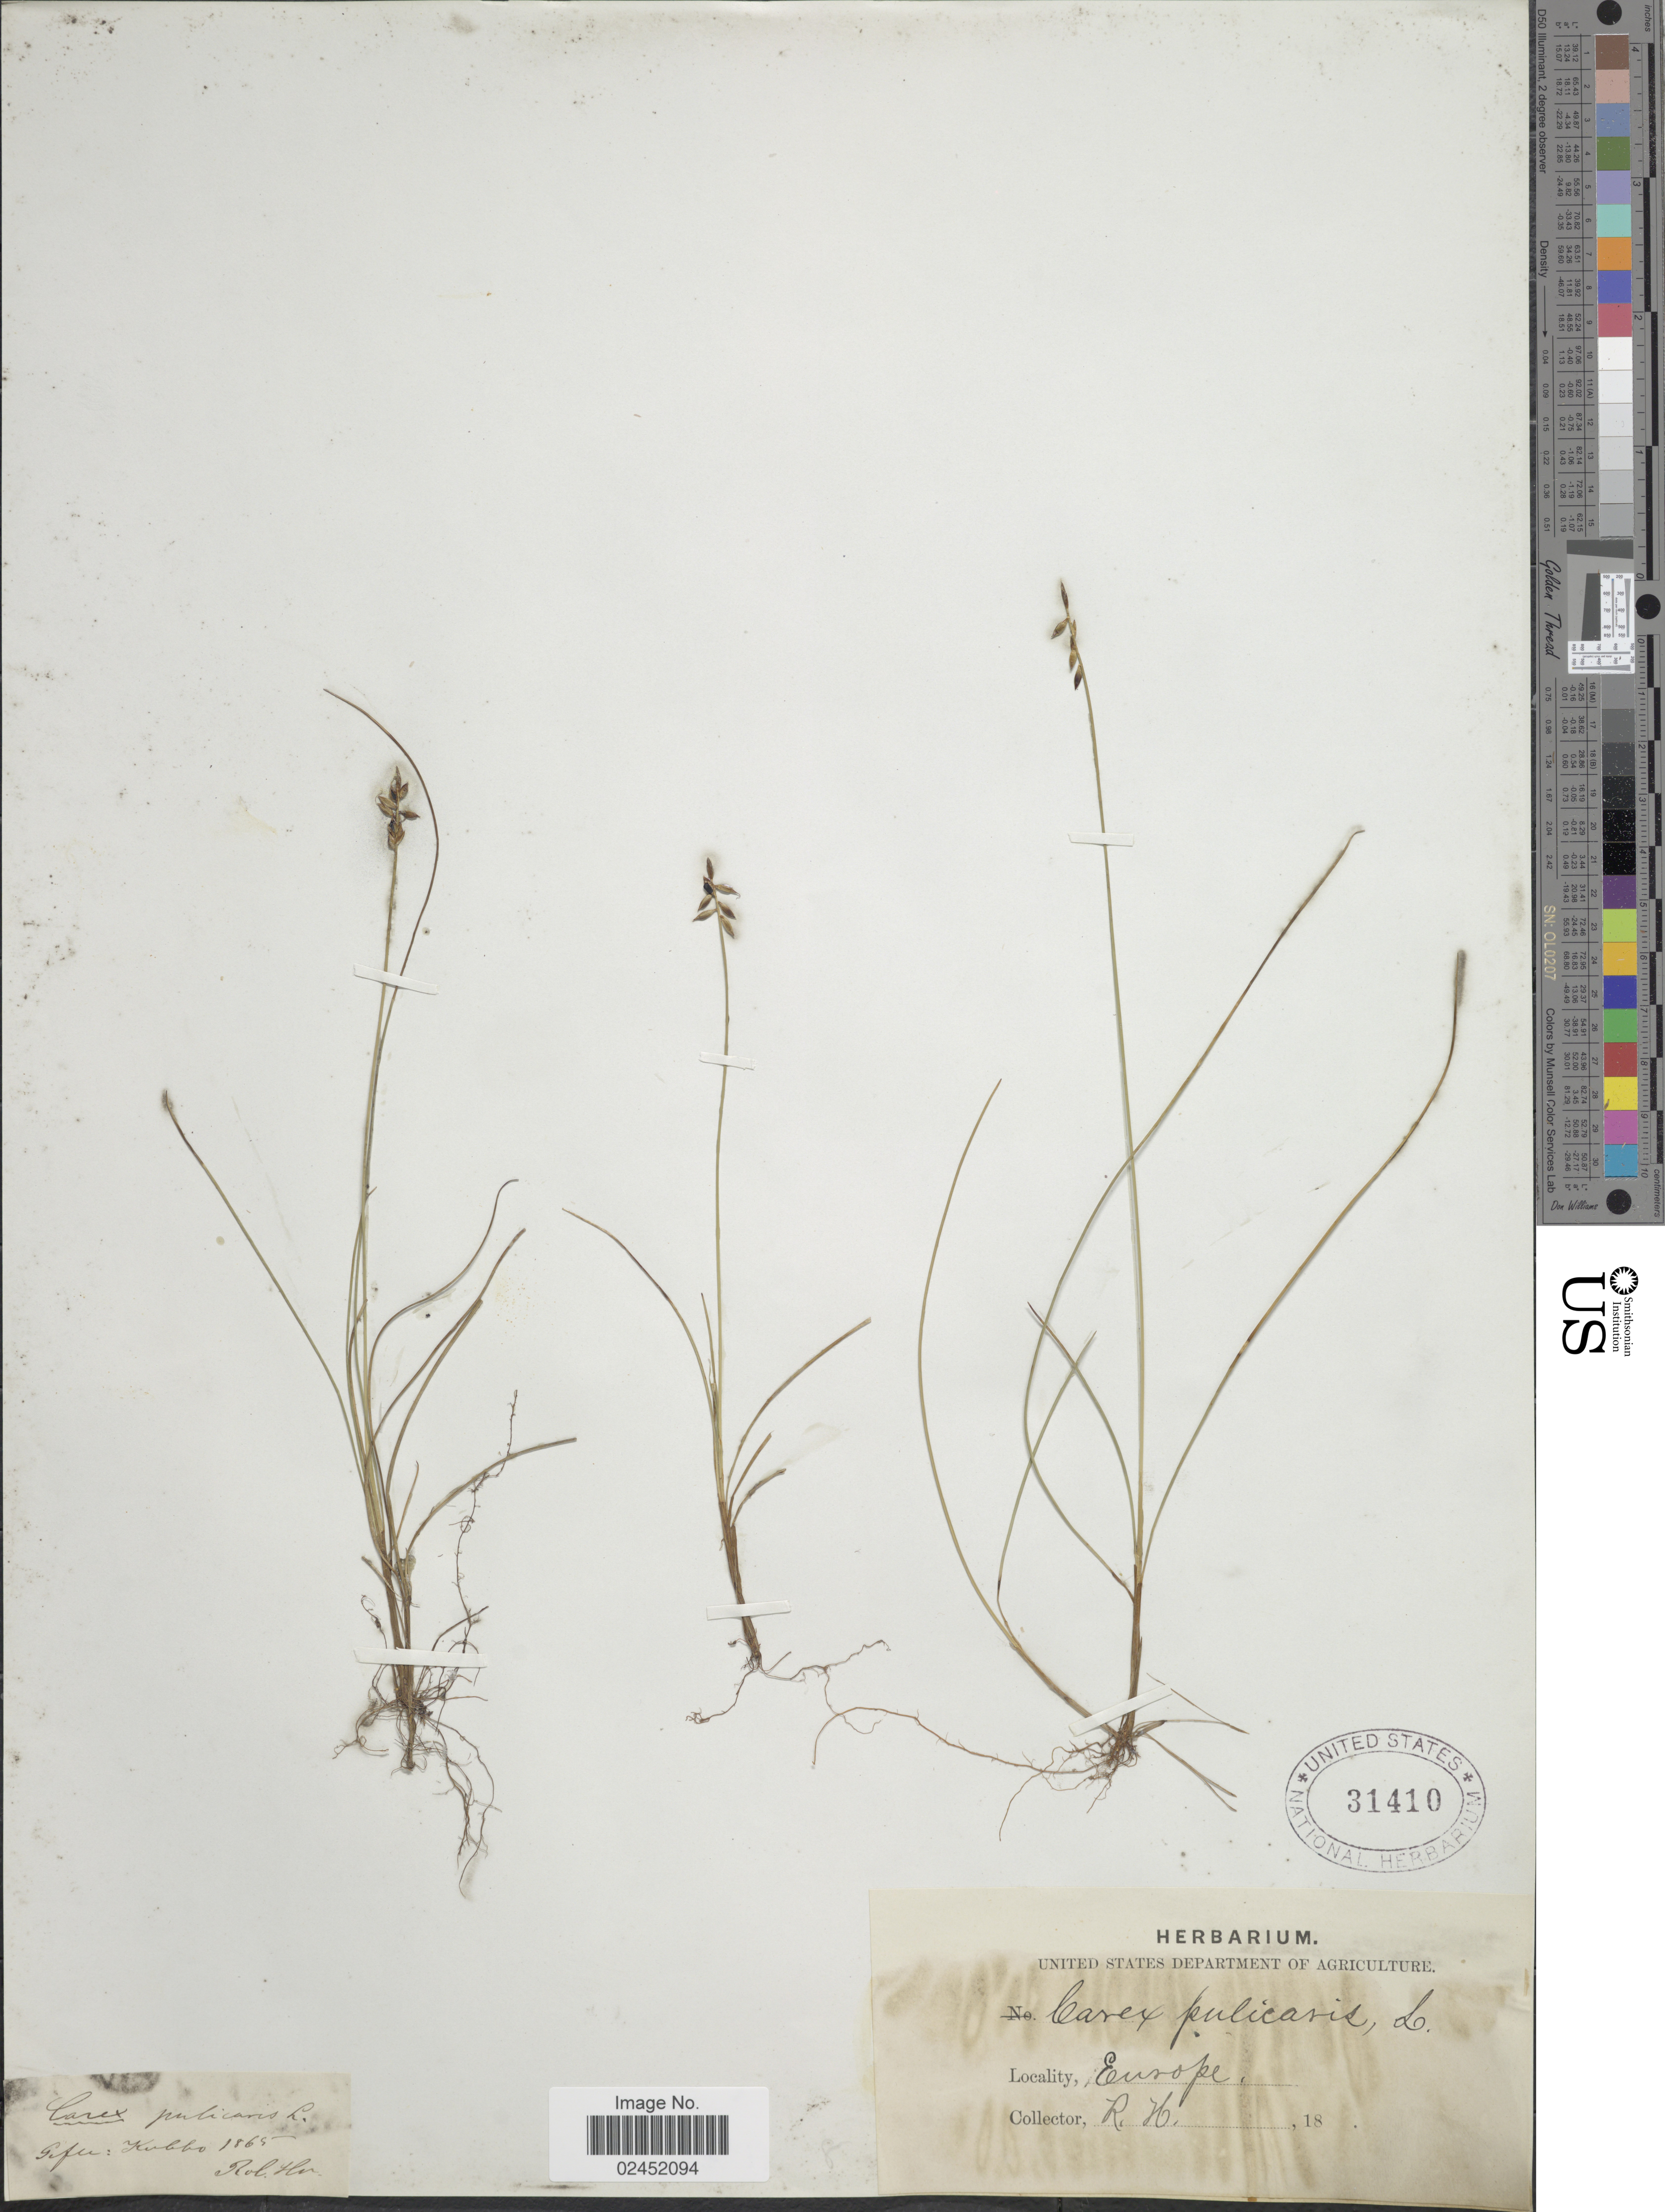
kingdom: Plantae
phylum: Tracheophyta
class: Liliopsida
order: Poales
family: Cyperaceae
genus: Carex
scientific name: Carex pulicaris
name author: L.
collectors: R. Hn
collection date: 1865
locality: Pefer: Hubbo, Europe [interpreted]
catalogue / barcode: US 31410